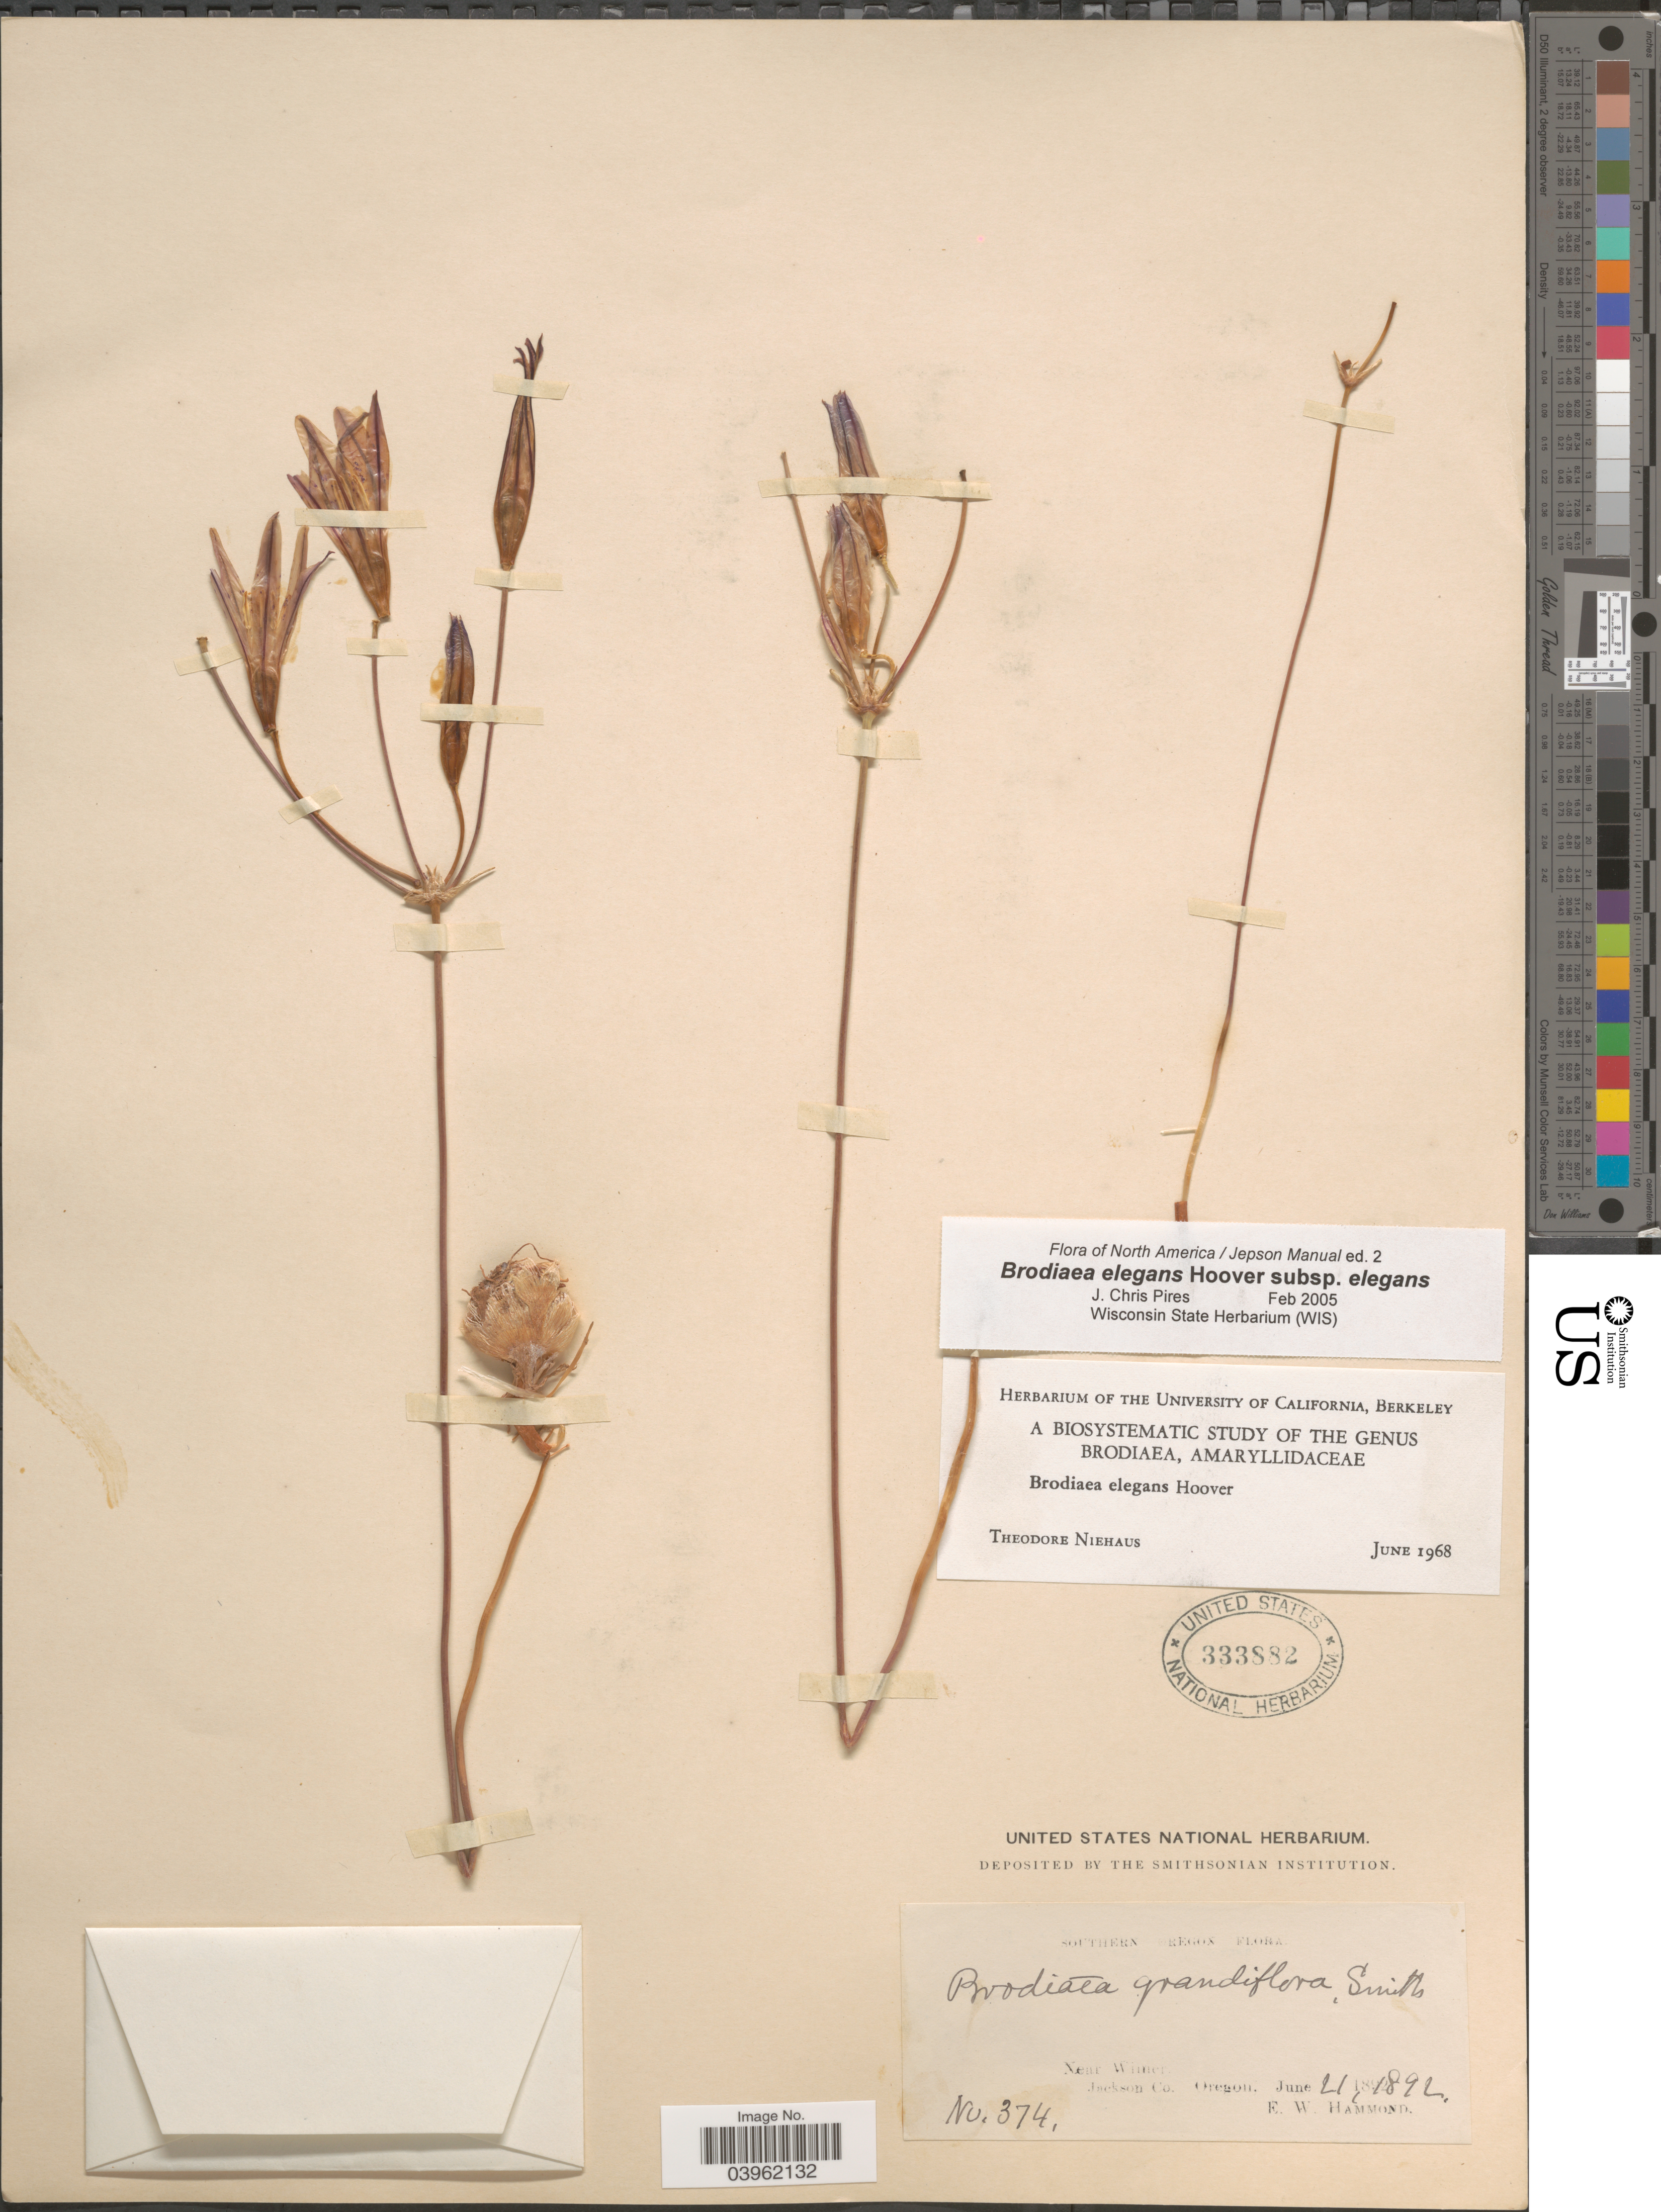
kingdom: Plantae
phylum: Tracheophyta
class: Liliopsida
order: Asparagales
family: Asparagaceae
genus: Brodiaea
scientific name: Brodiaea elegans subsp. elegans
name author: Hoover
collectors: E. Hammond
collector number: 374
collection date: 1892-06-04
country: United States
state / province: Oregon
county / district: Jackson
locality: Southern Oregon. Near Wimer. Jackson Co.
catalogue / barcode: US 333882